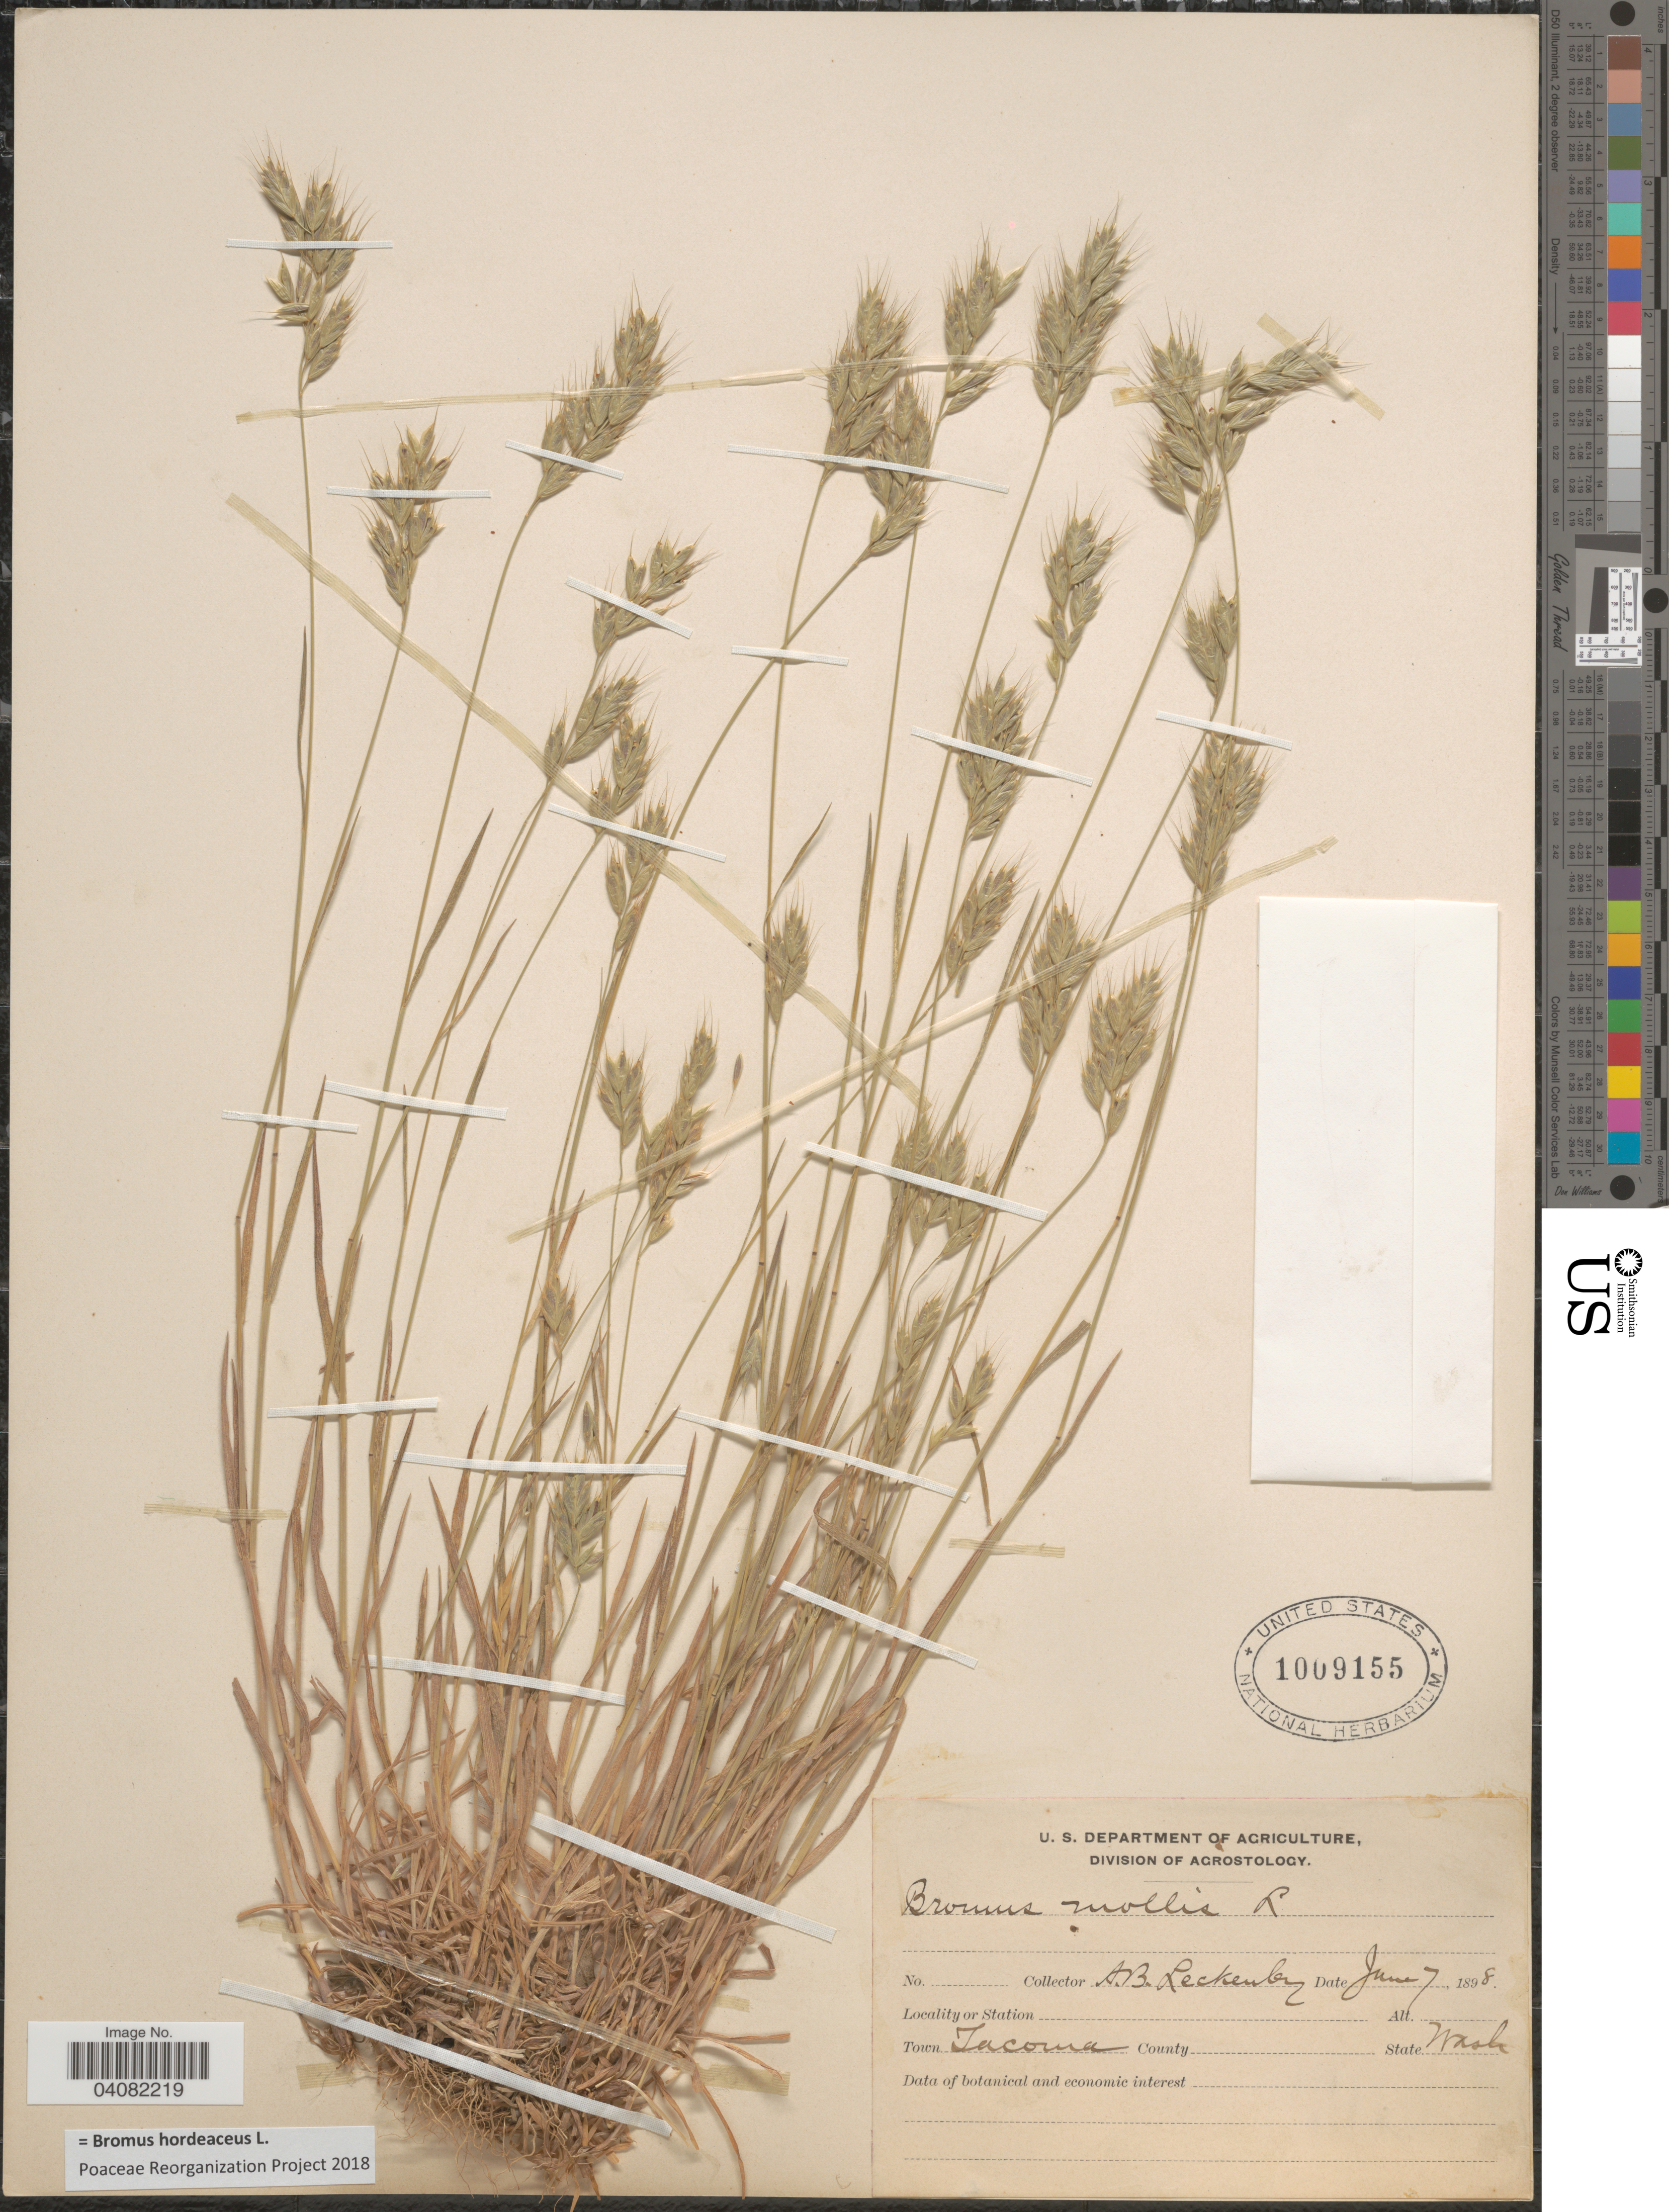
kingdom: Plantae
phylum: Tracheophyta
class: Liliopsida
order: Poales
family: Poaceae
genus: Bromus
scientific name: Bromus hordeaceus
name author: L.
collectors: A. Leckenby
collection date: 1898-06-07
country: United States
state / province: Washington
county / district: Pierce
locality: Town Tacoma.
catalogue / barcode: US 1009155